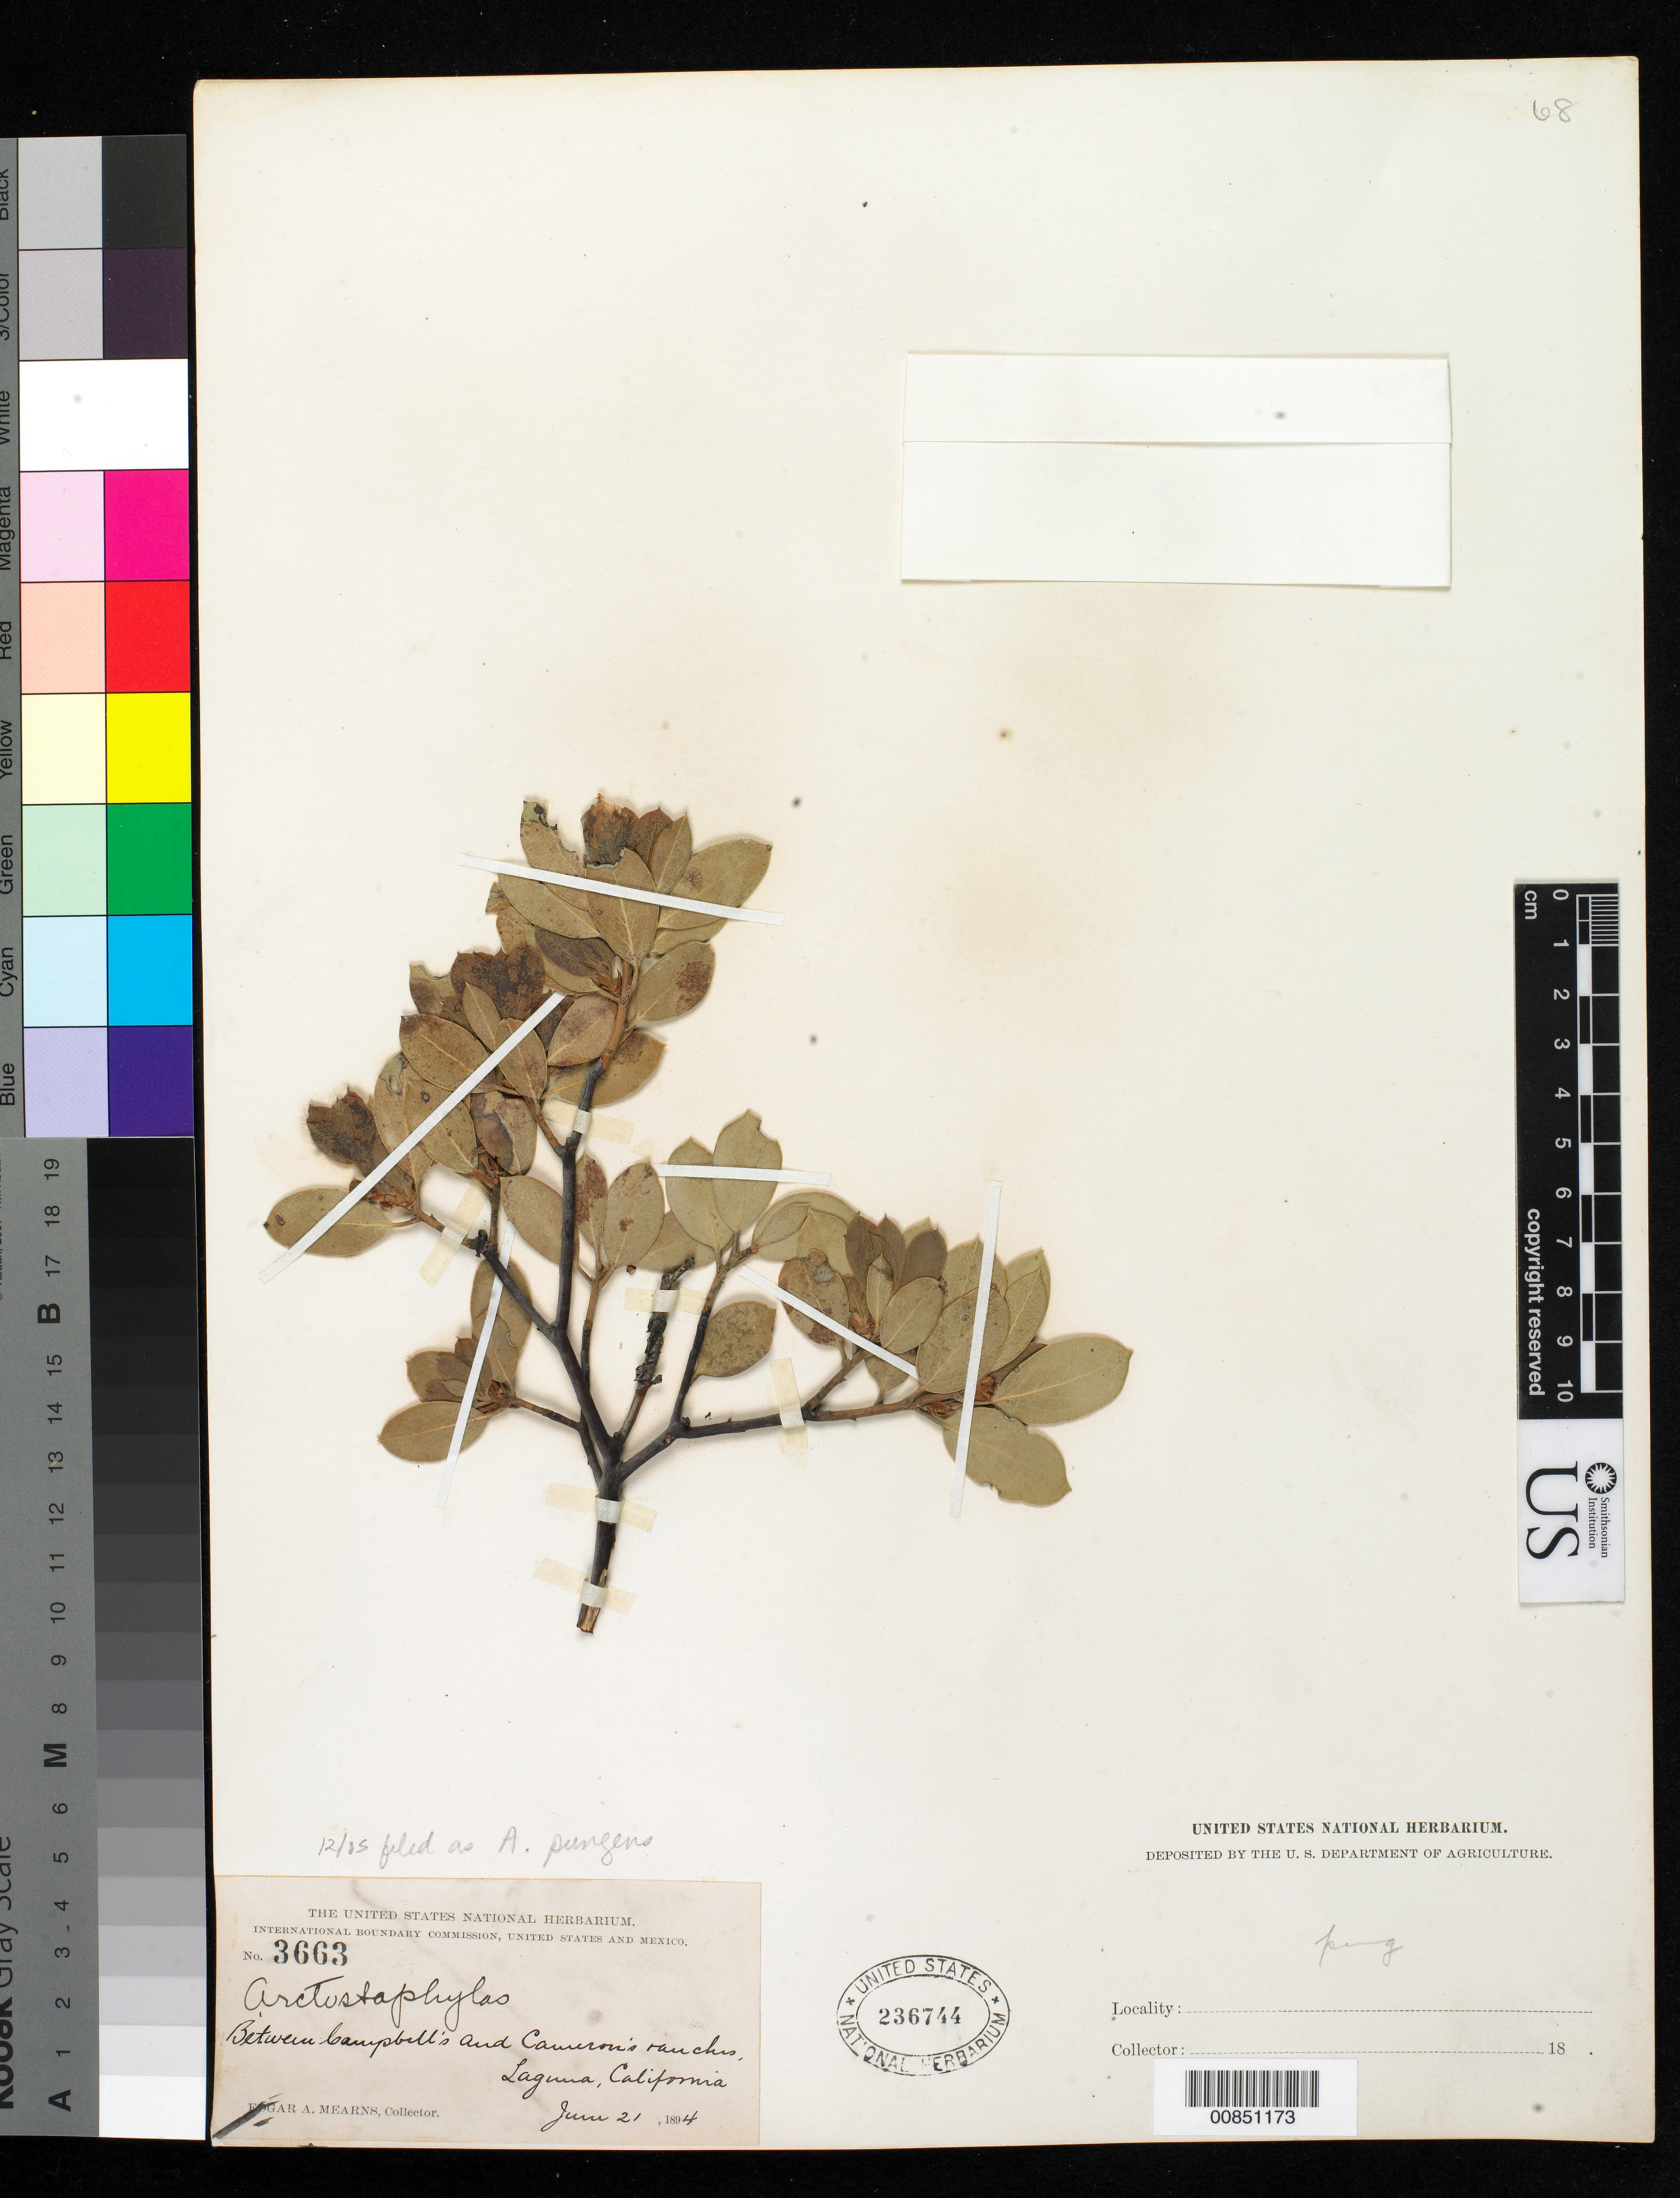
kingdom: Plantae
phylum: Tracheophyta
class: Magnoliopsida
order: Ericales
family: Ericaceae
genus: Arctostaphylos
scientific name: Arctostaphylos pungens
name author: Kunth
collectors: E. A. Mearns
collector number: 3663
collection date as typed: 21 Jun 1894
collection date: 1894-06-21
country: United States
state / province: California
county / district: Orange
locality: Between Campbell's and Cameron's Ranches, Laguna, California.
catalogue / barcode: US 236744